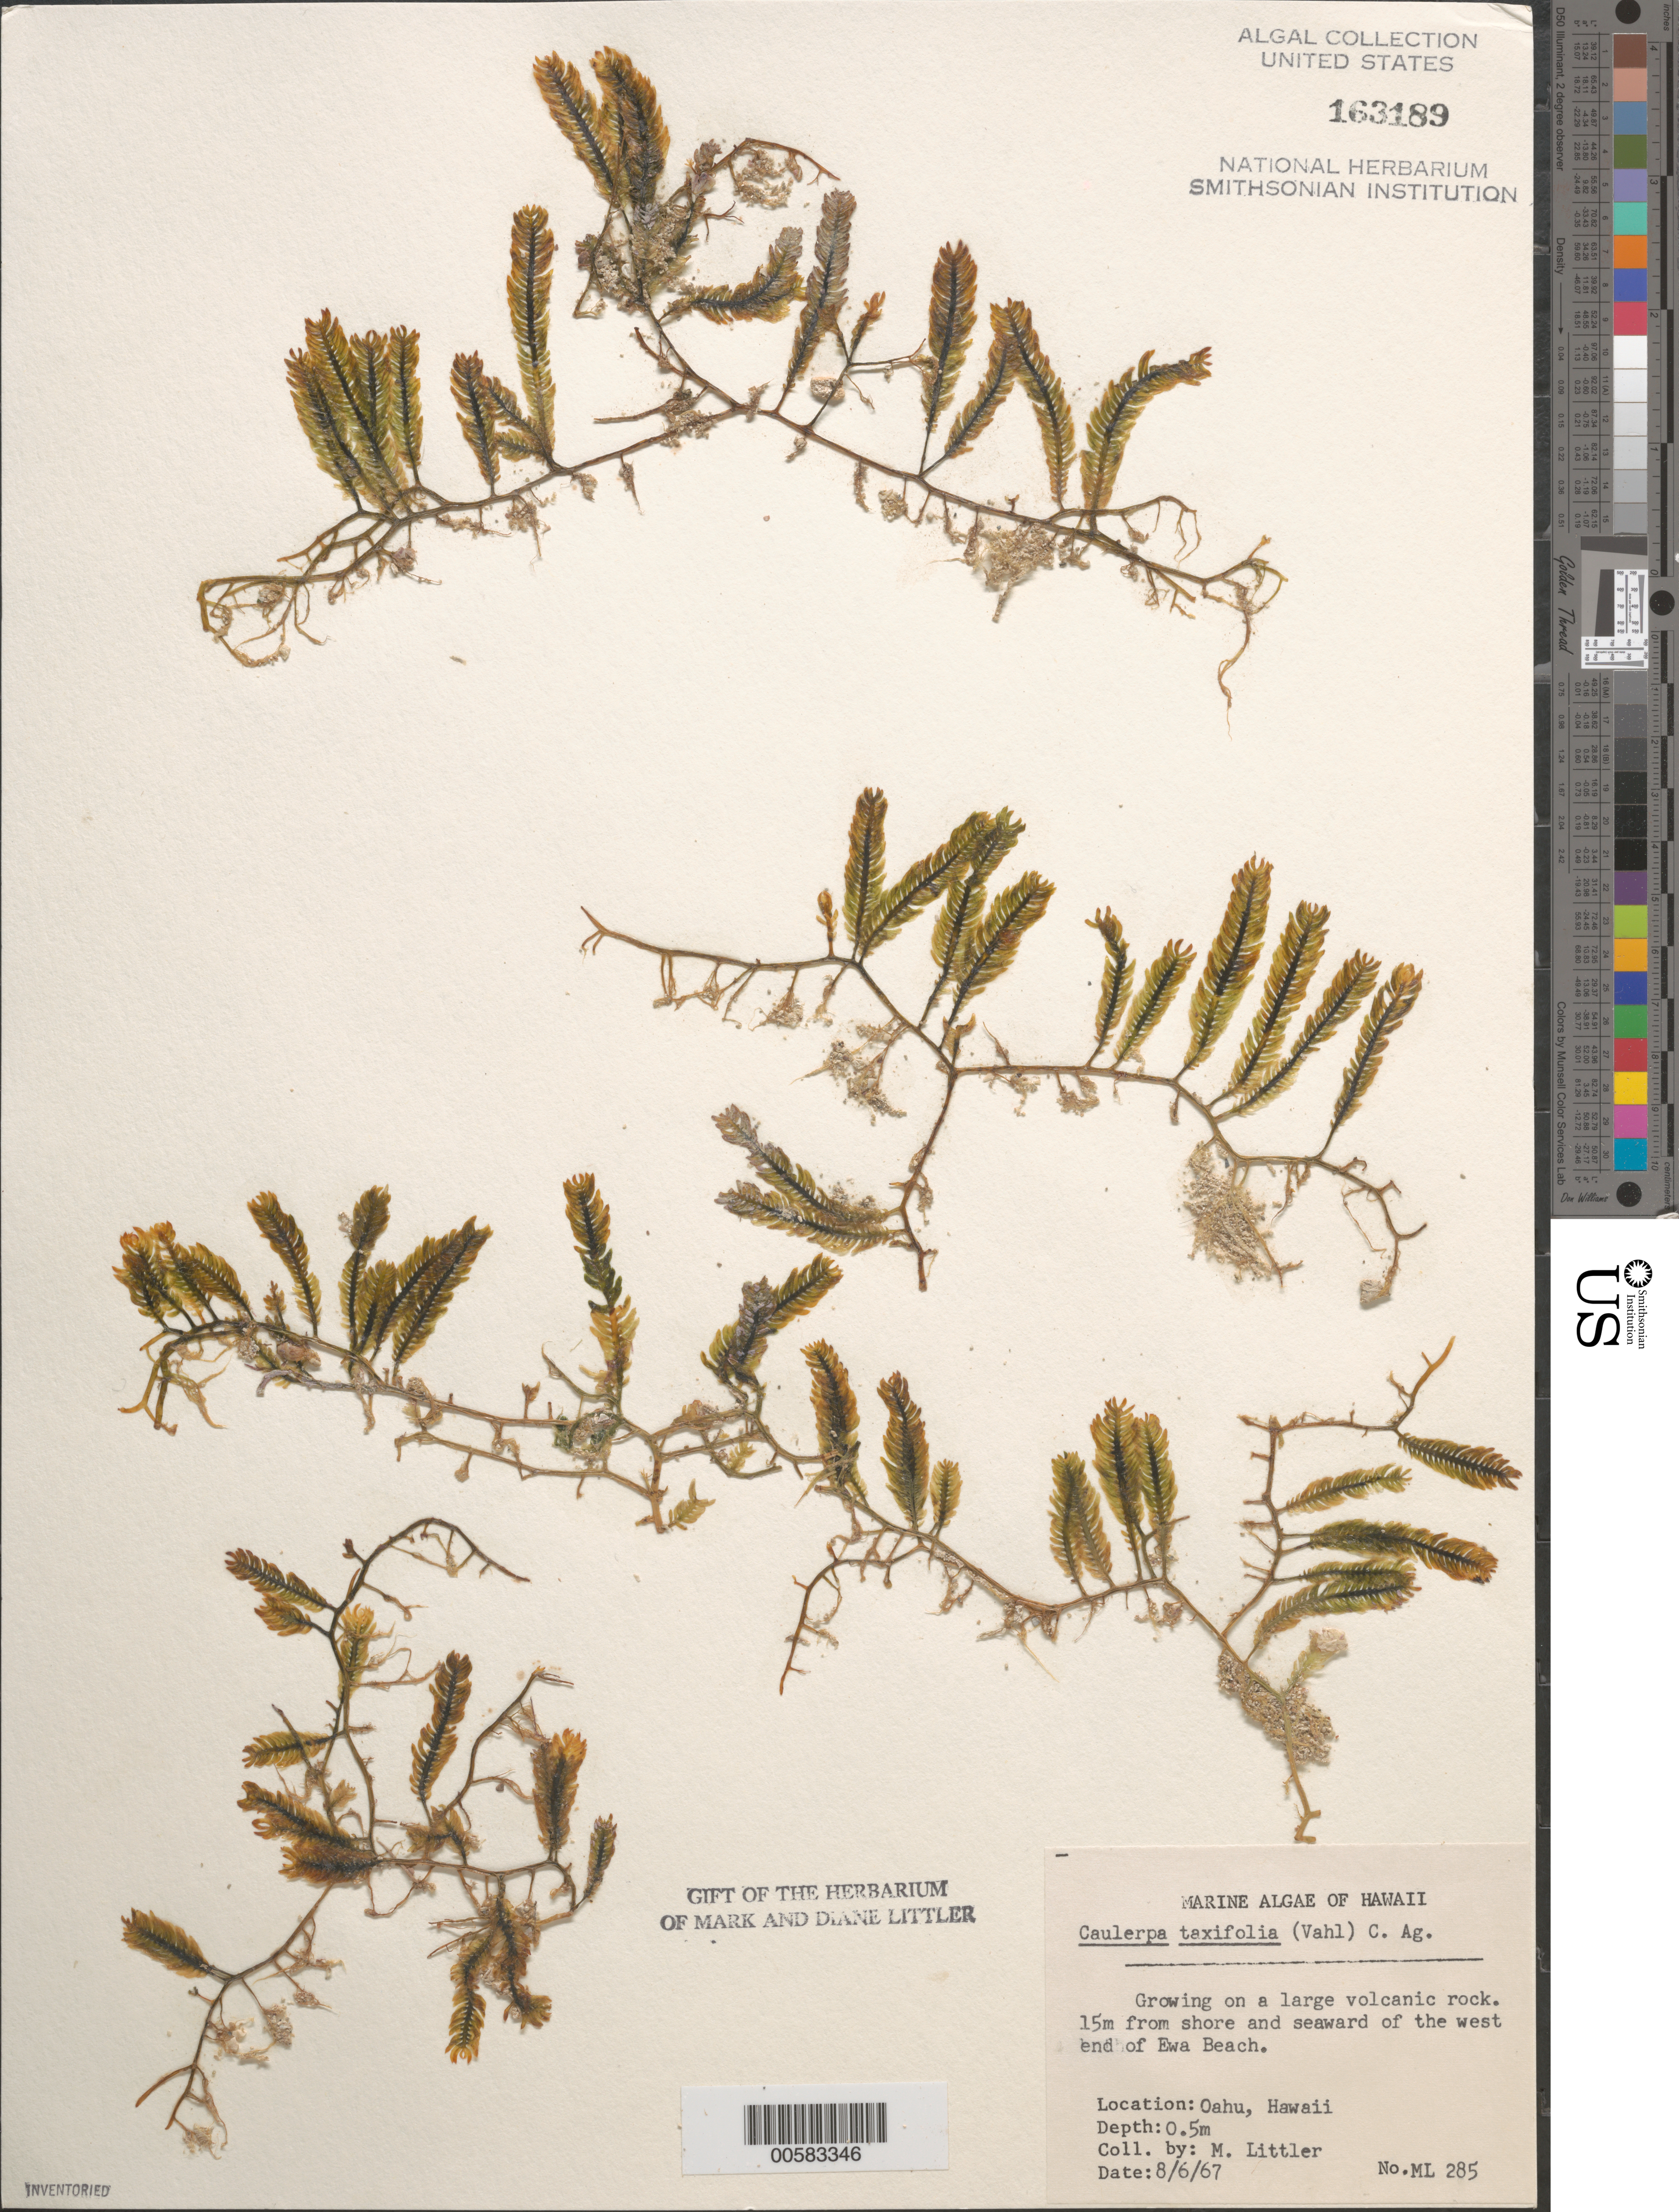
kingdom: Plantae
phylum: Chlorophyta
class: Ulvophyceae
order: Bryopsidales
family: Caulerpaceae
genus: Caulerpa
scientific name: Caulerpa taxifolia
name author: (M. Vahl) C. Agardh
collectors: M. M. Littler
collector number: ML 285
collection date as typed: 06 Aug 1967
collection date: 1967-08-06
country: United States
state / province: Hawaii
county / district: Honolulu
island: Oahu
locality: Ewa Beach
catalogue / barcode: US 163189